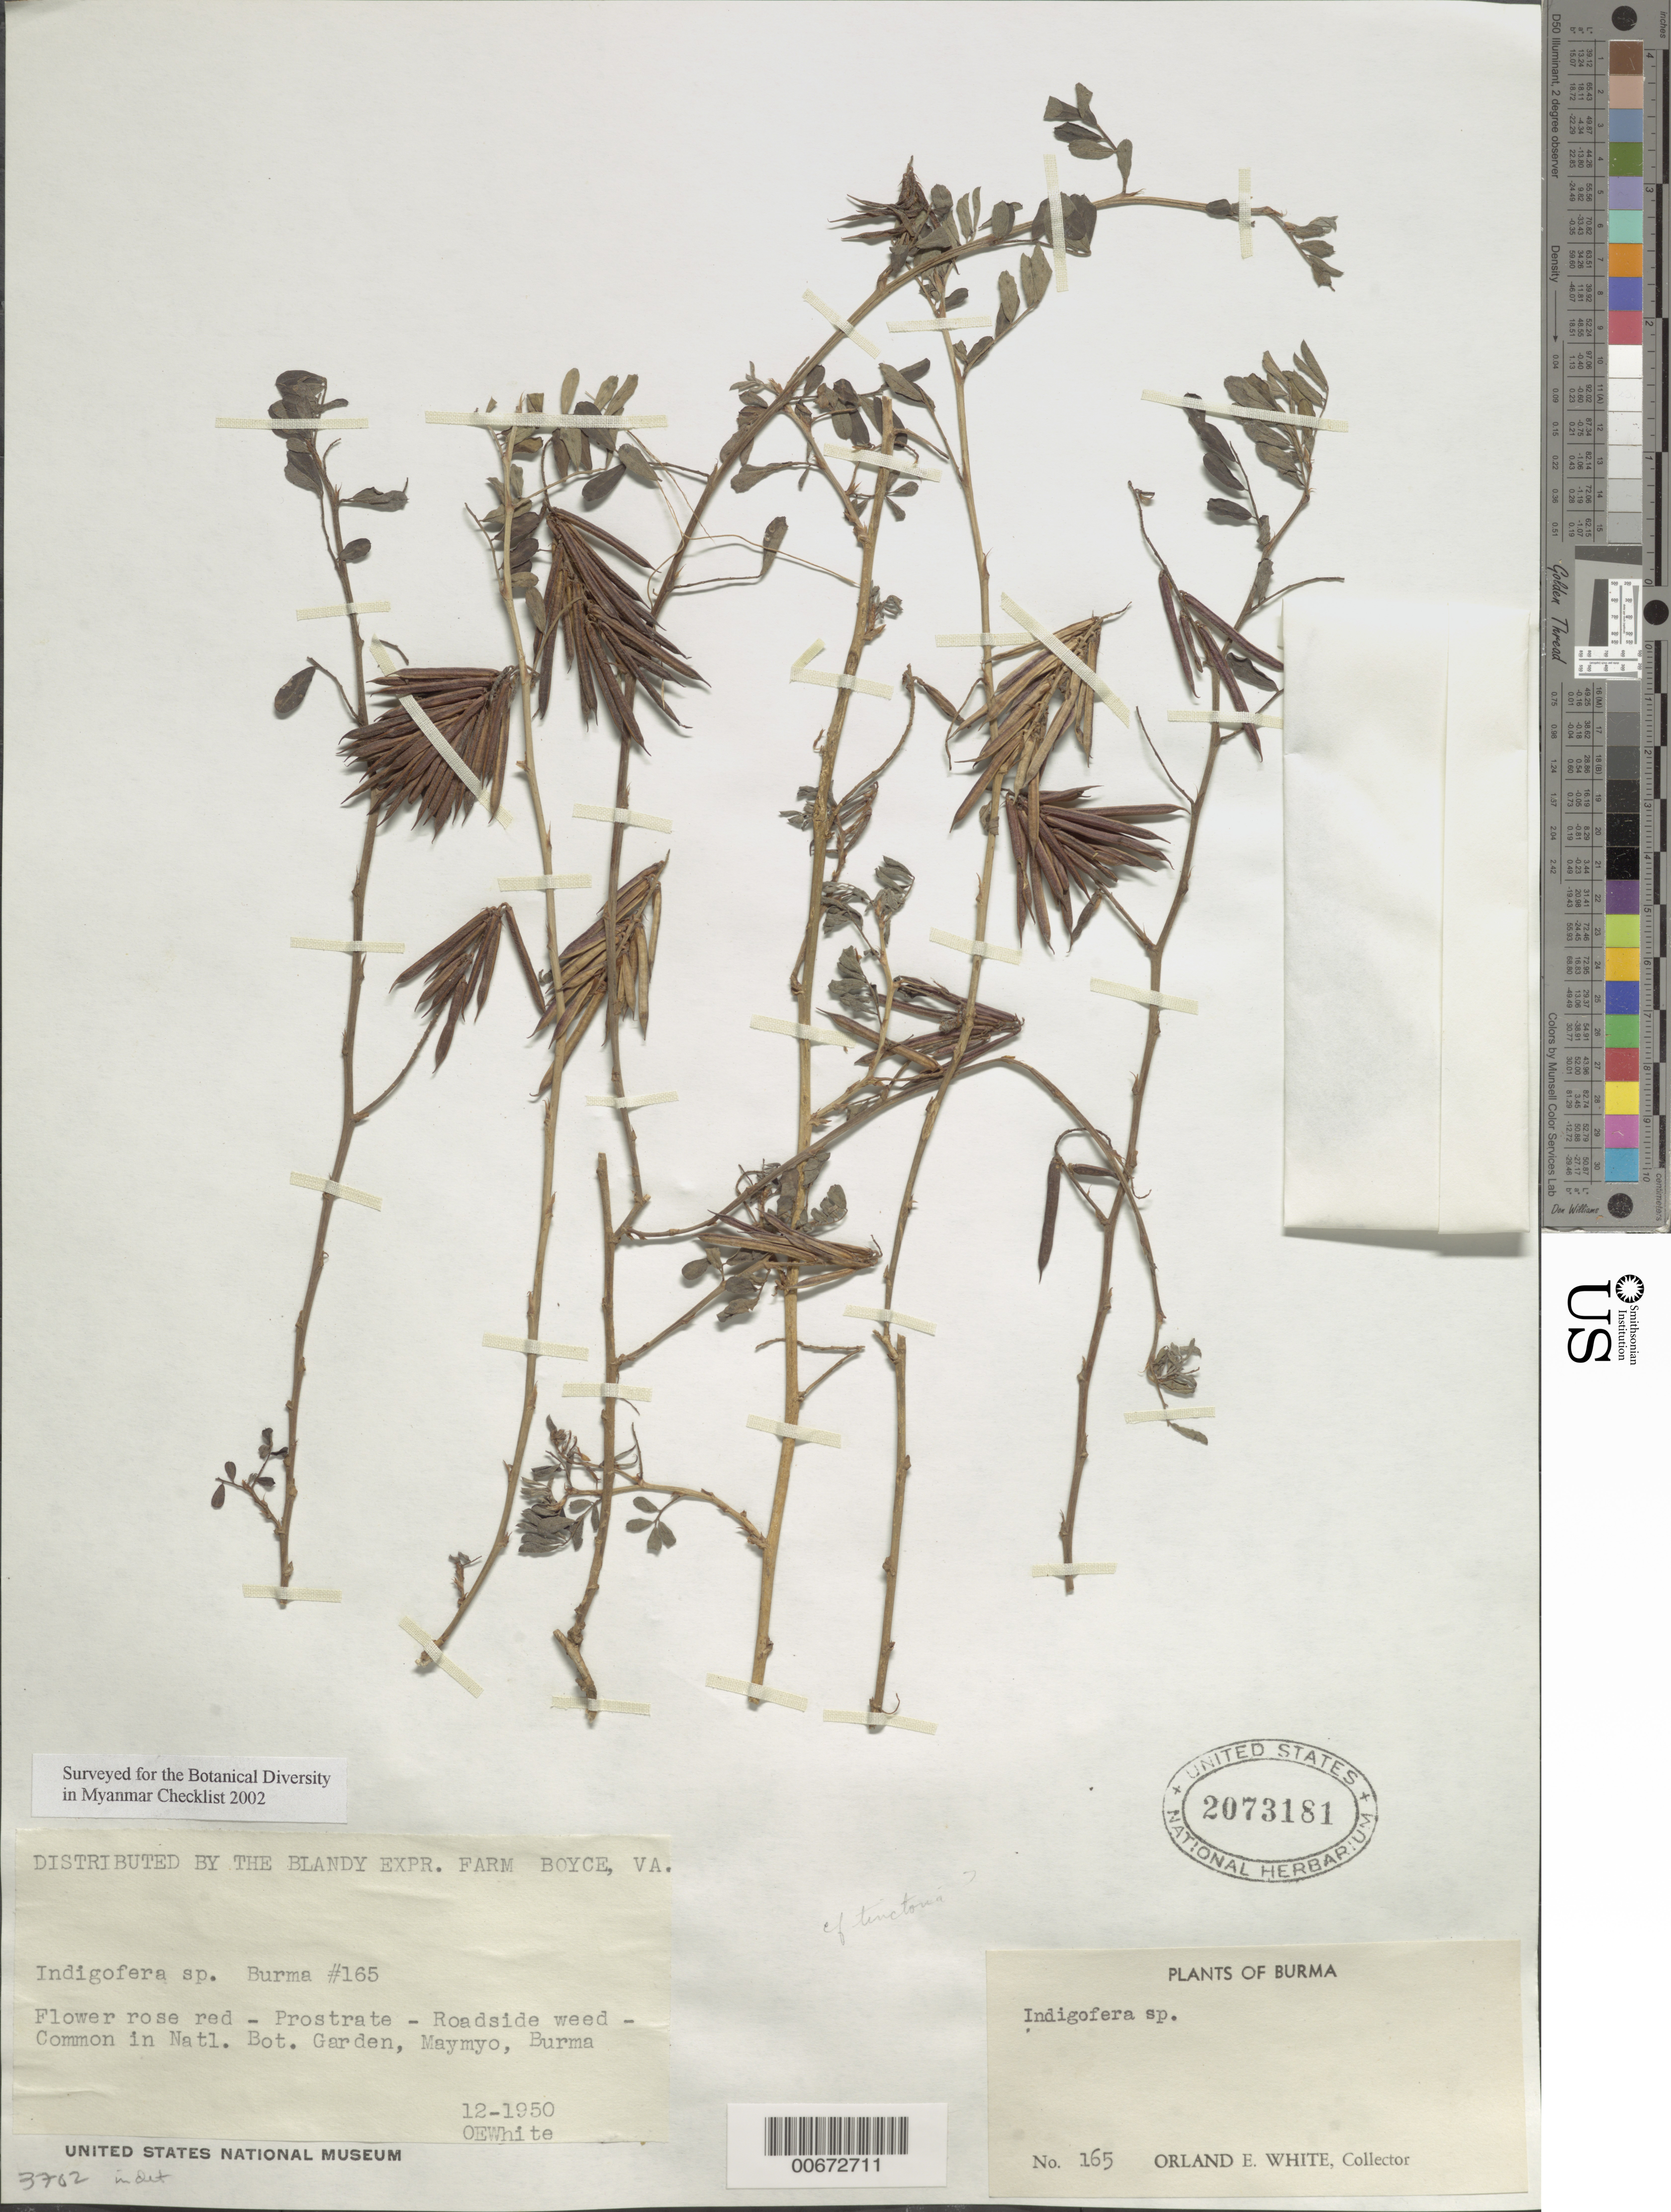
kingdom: Plantae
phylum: Tracheophyta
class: Magnoliopsida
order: Fabales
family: Fabaceae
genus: Indigofera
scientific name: Indigofera sp.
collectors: O. E. White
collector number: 165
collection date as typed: Dec 1950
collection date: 1950-12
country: Myanmar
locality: Natl. Bot. Garden, Maymyo.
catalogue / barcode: US 2073181